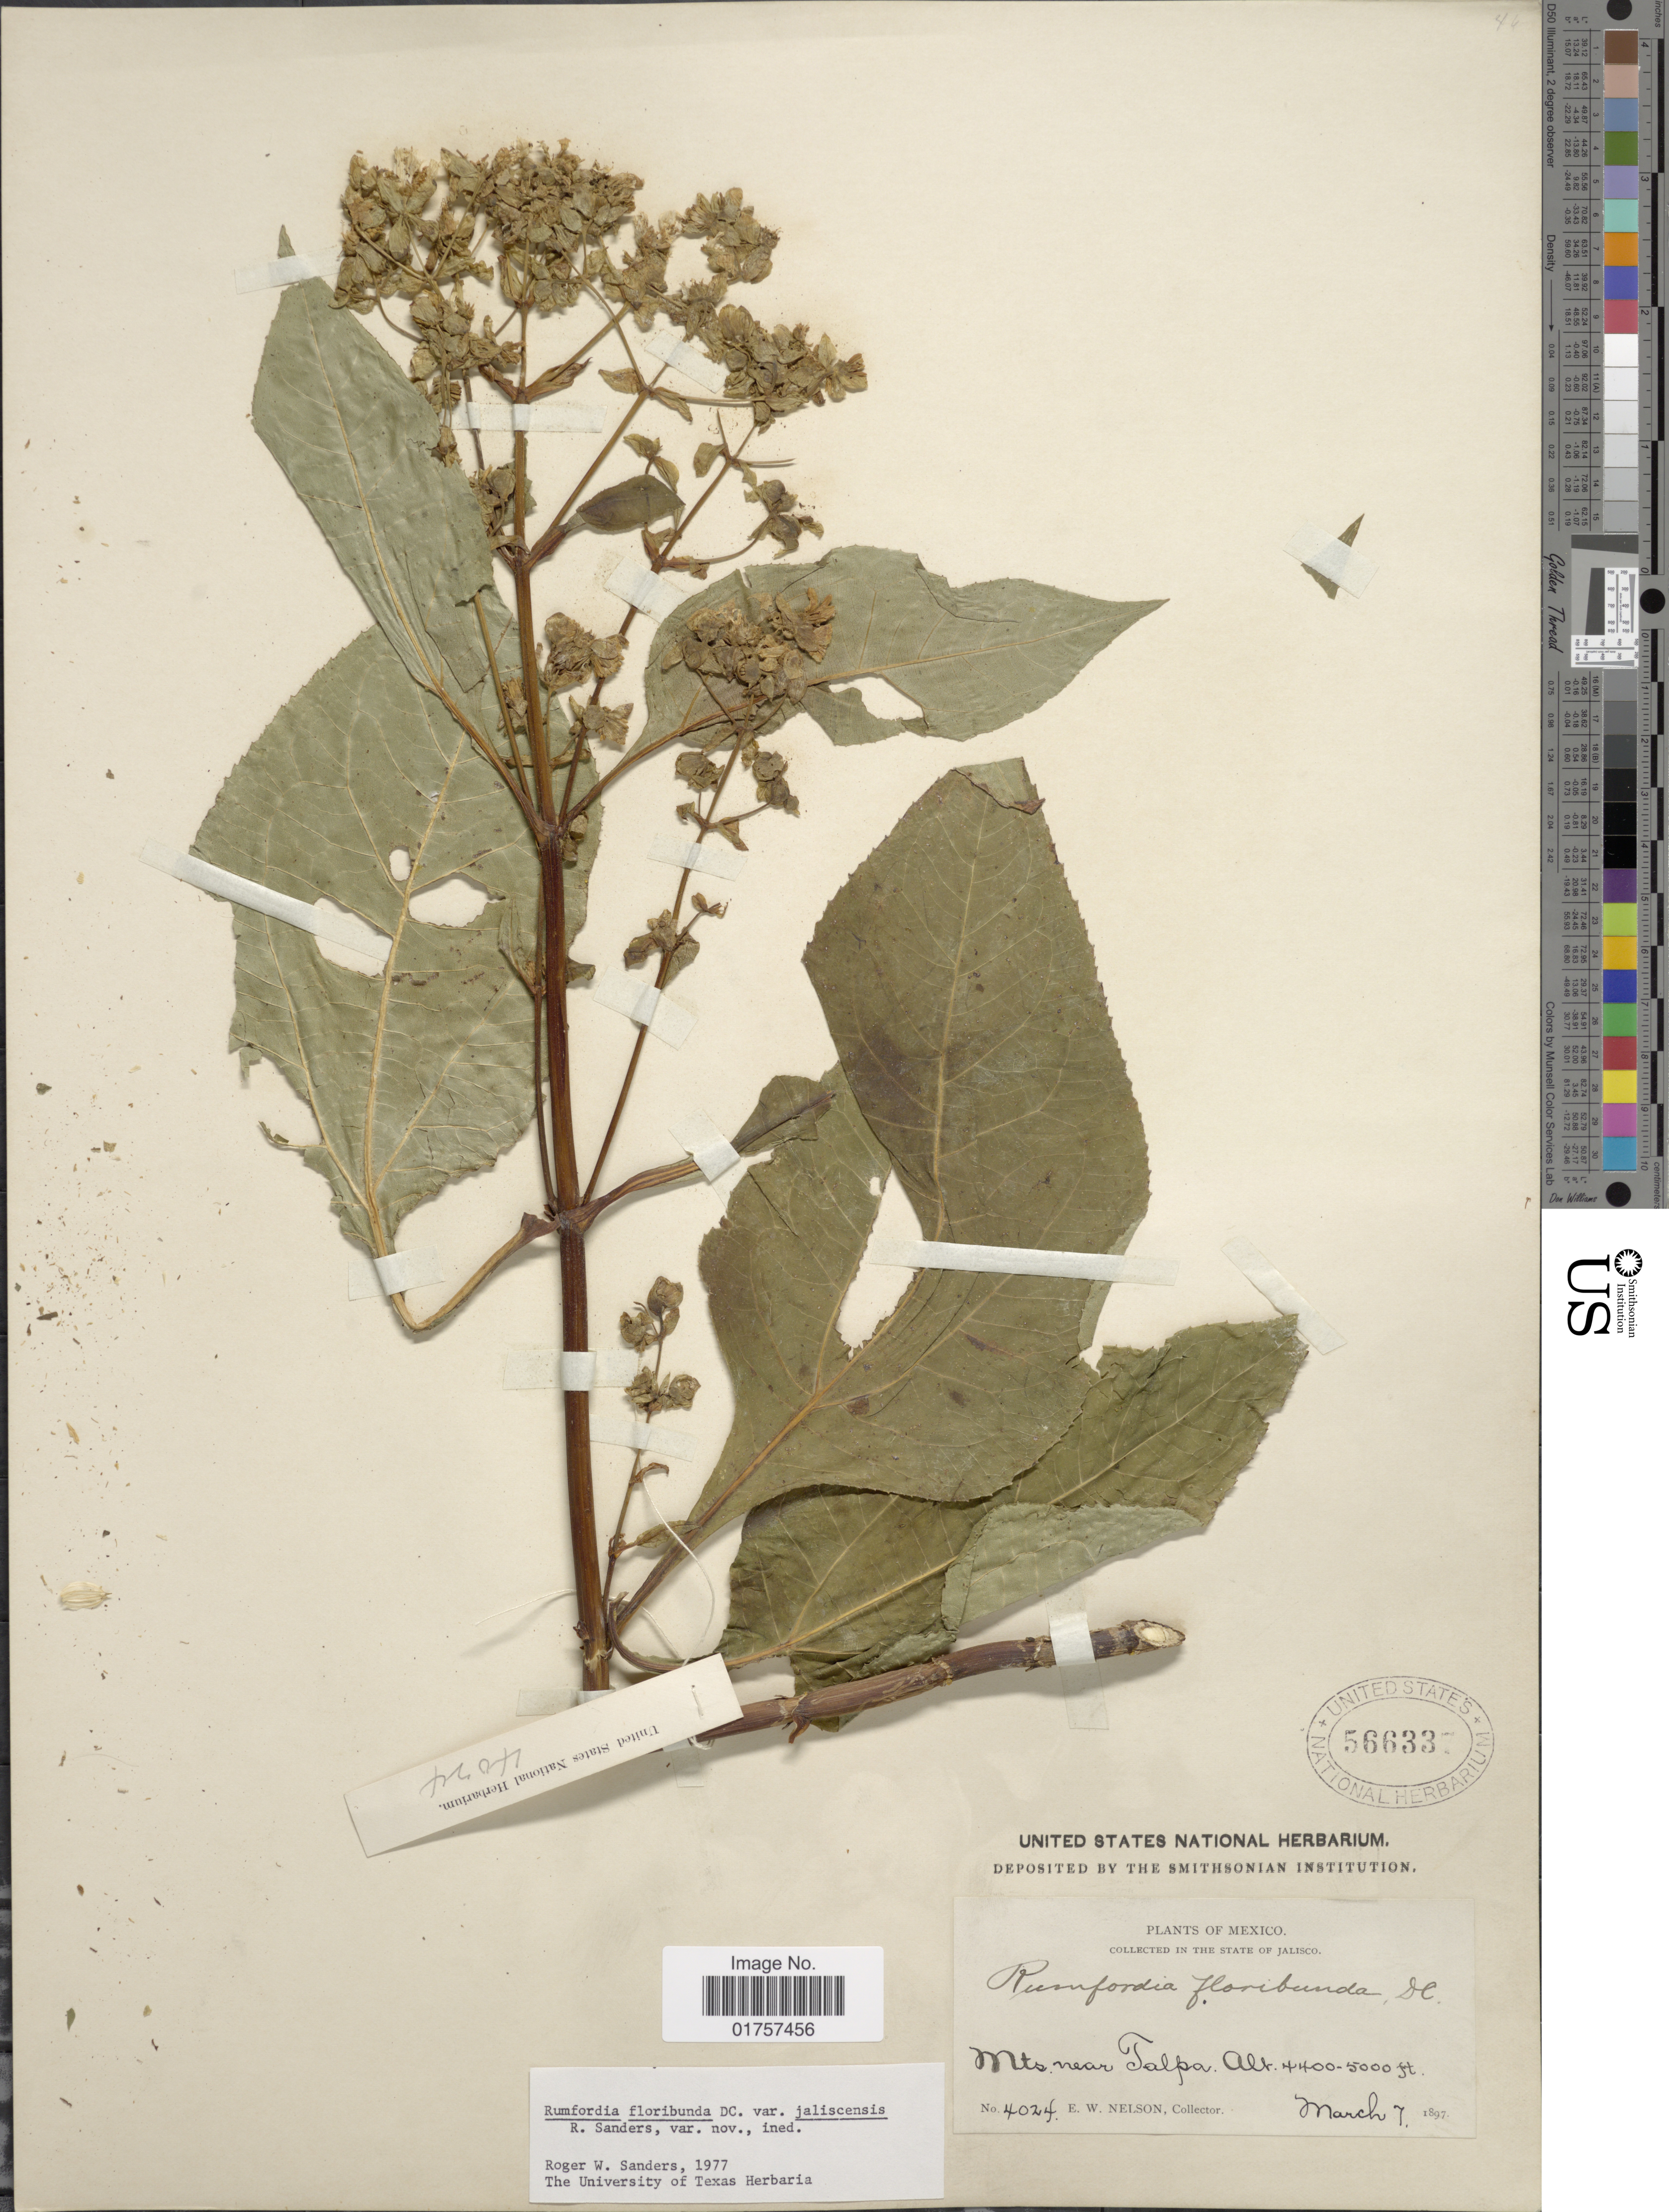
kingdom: Plantae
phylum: Tracheophyta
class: Magnoliopsida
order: Asterales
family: Asteraceae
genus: Rumfordia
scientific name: Rumfordia floribunda var. jaliscensis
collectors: E. W. Nelson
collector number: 4024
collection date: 1897-03-07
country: Mexico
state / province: Jalisco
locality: Mts. near Talpa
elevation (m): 1341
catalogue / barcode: US 56633